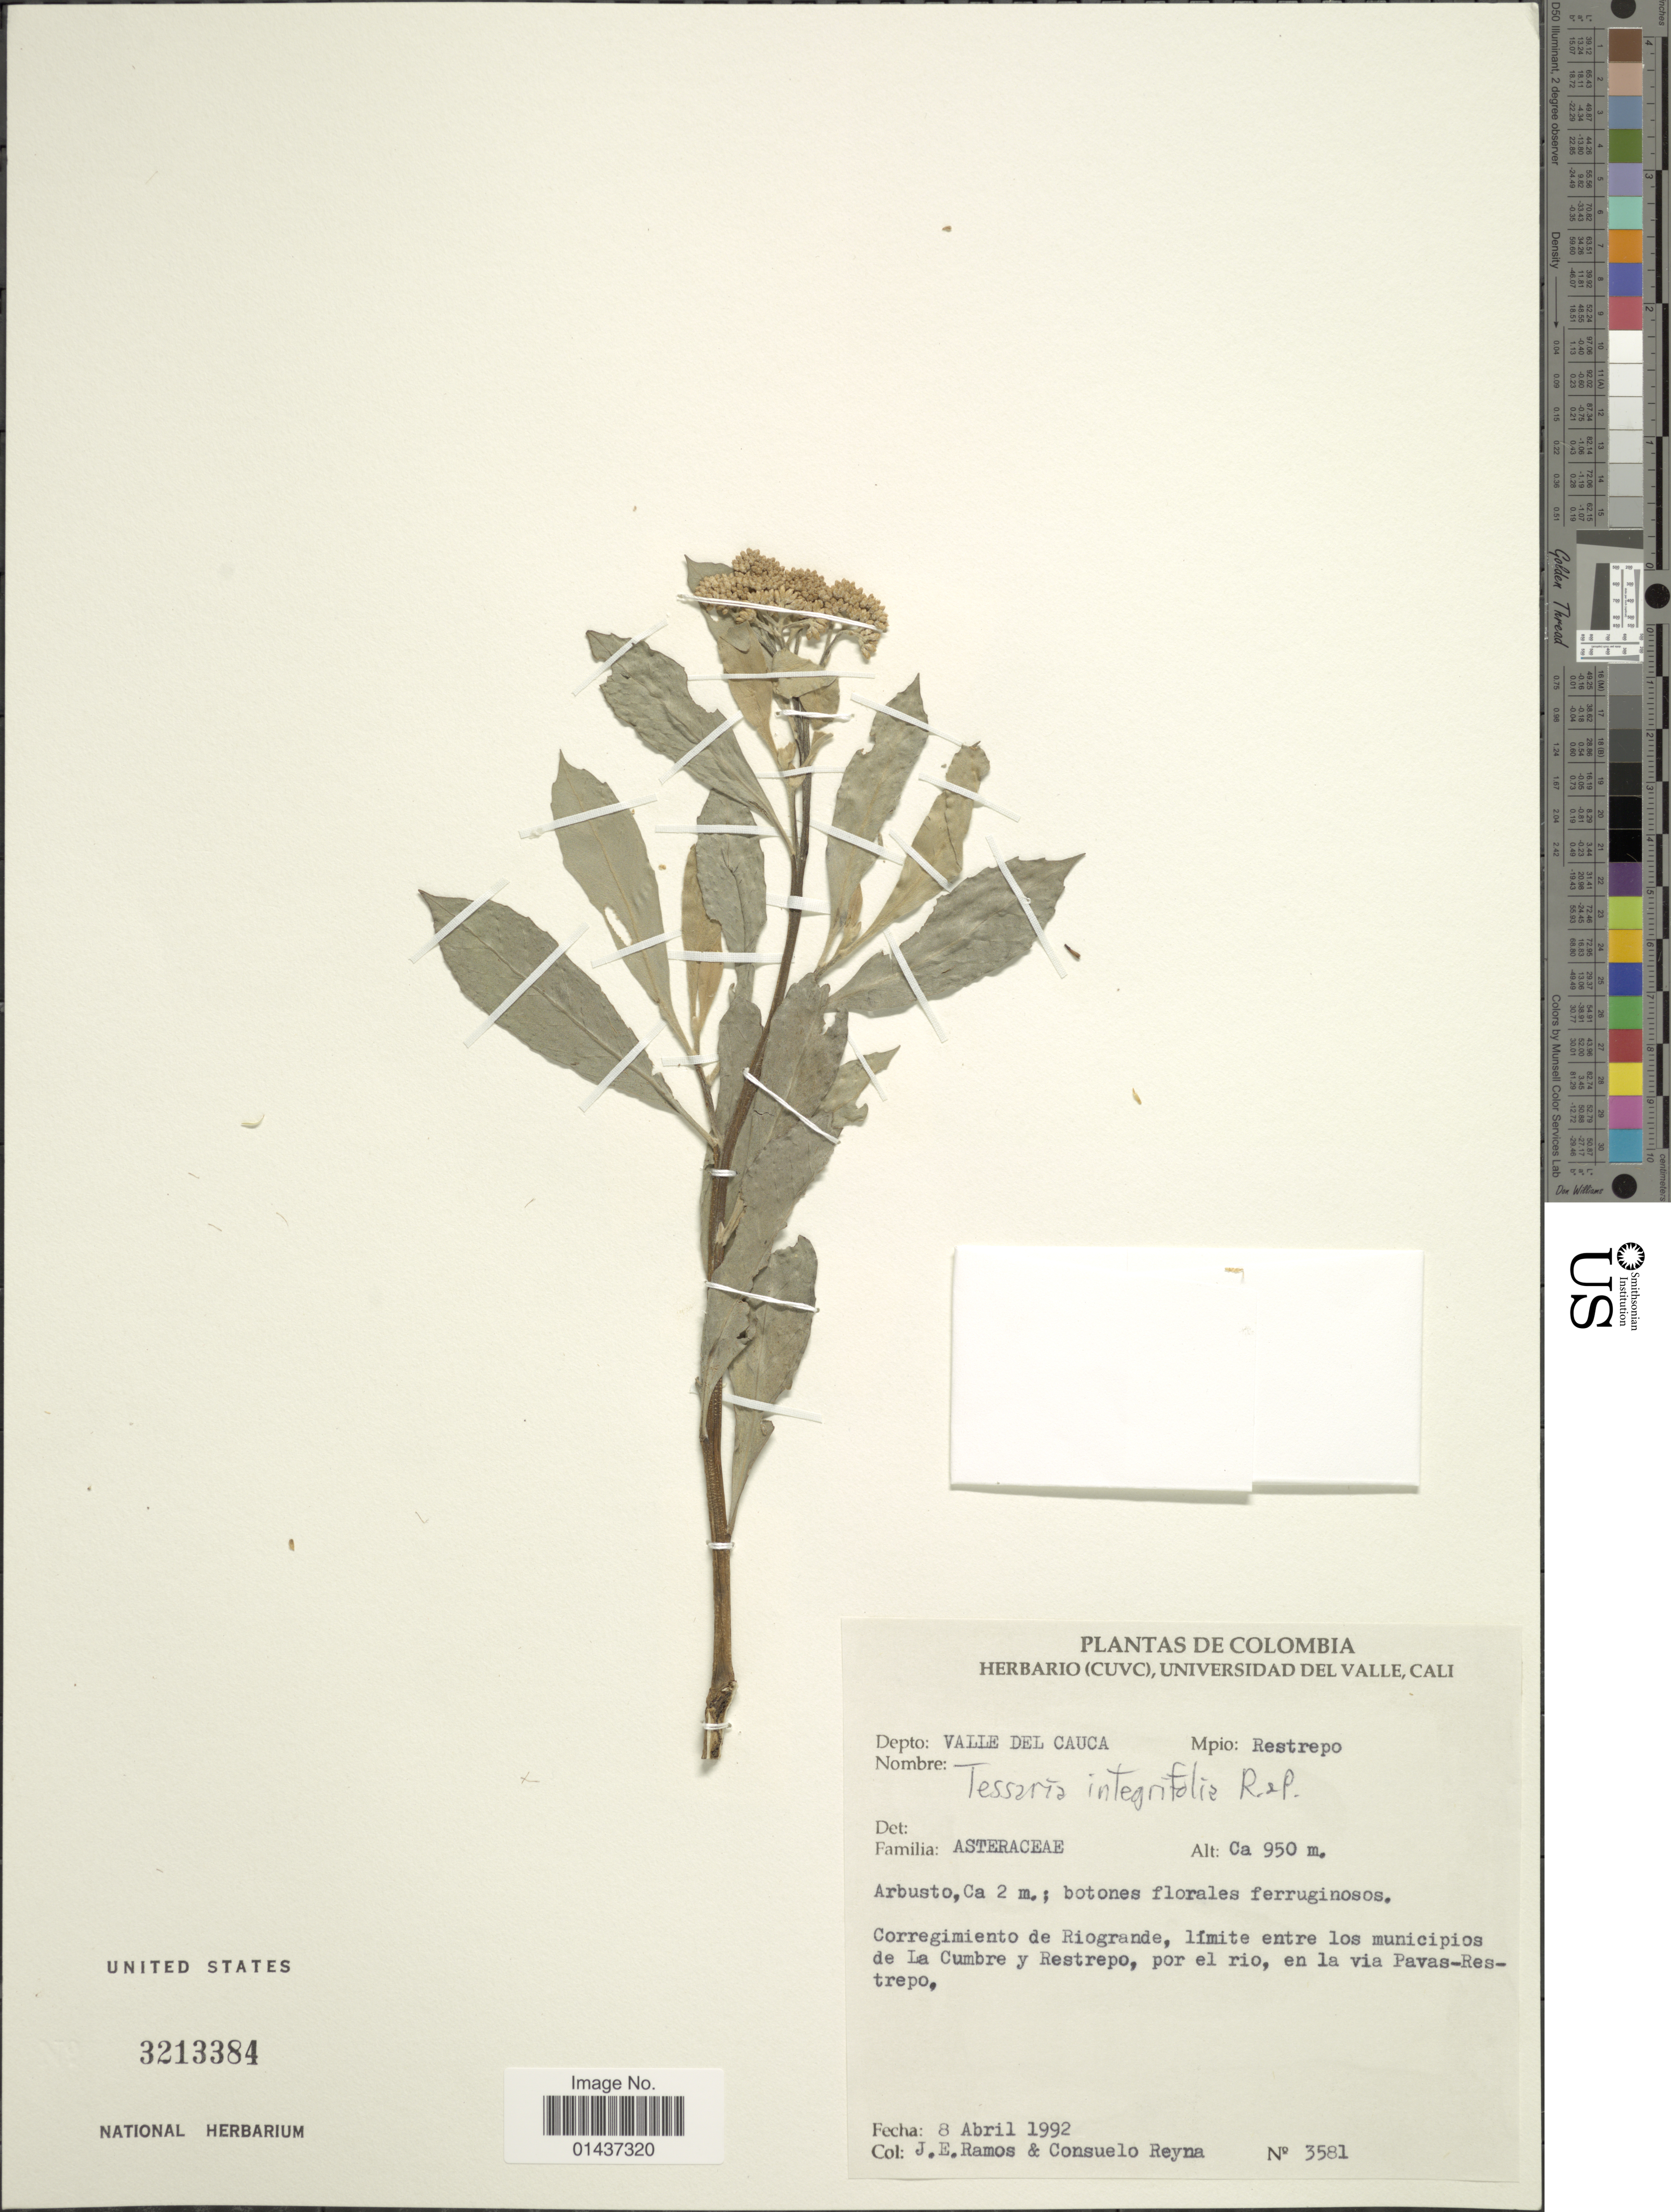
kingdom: Plantae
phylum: Tracheophyta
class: Magnoliopsida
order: Asterales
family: Asteraceae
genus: Tessaria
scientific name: Tessaria integrifolia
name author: Ruiz & Pav.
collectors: J. E. Ramos & C. Reynal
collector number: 3581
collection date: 1992-04-08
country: Colombia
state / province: Valle del Cauca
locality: Depto Valle de Cauca, Mpio Restrepo, Corregimiento de Riogrande, límite entre los municpios de La Cumbre y Restrepo, por el rio, en la via Pavas-Restrepo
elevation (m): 950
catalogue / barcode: US 3213384